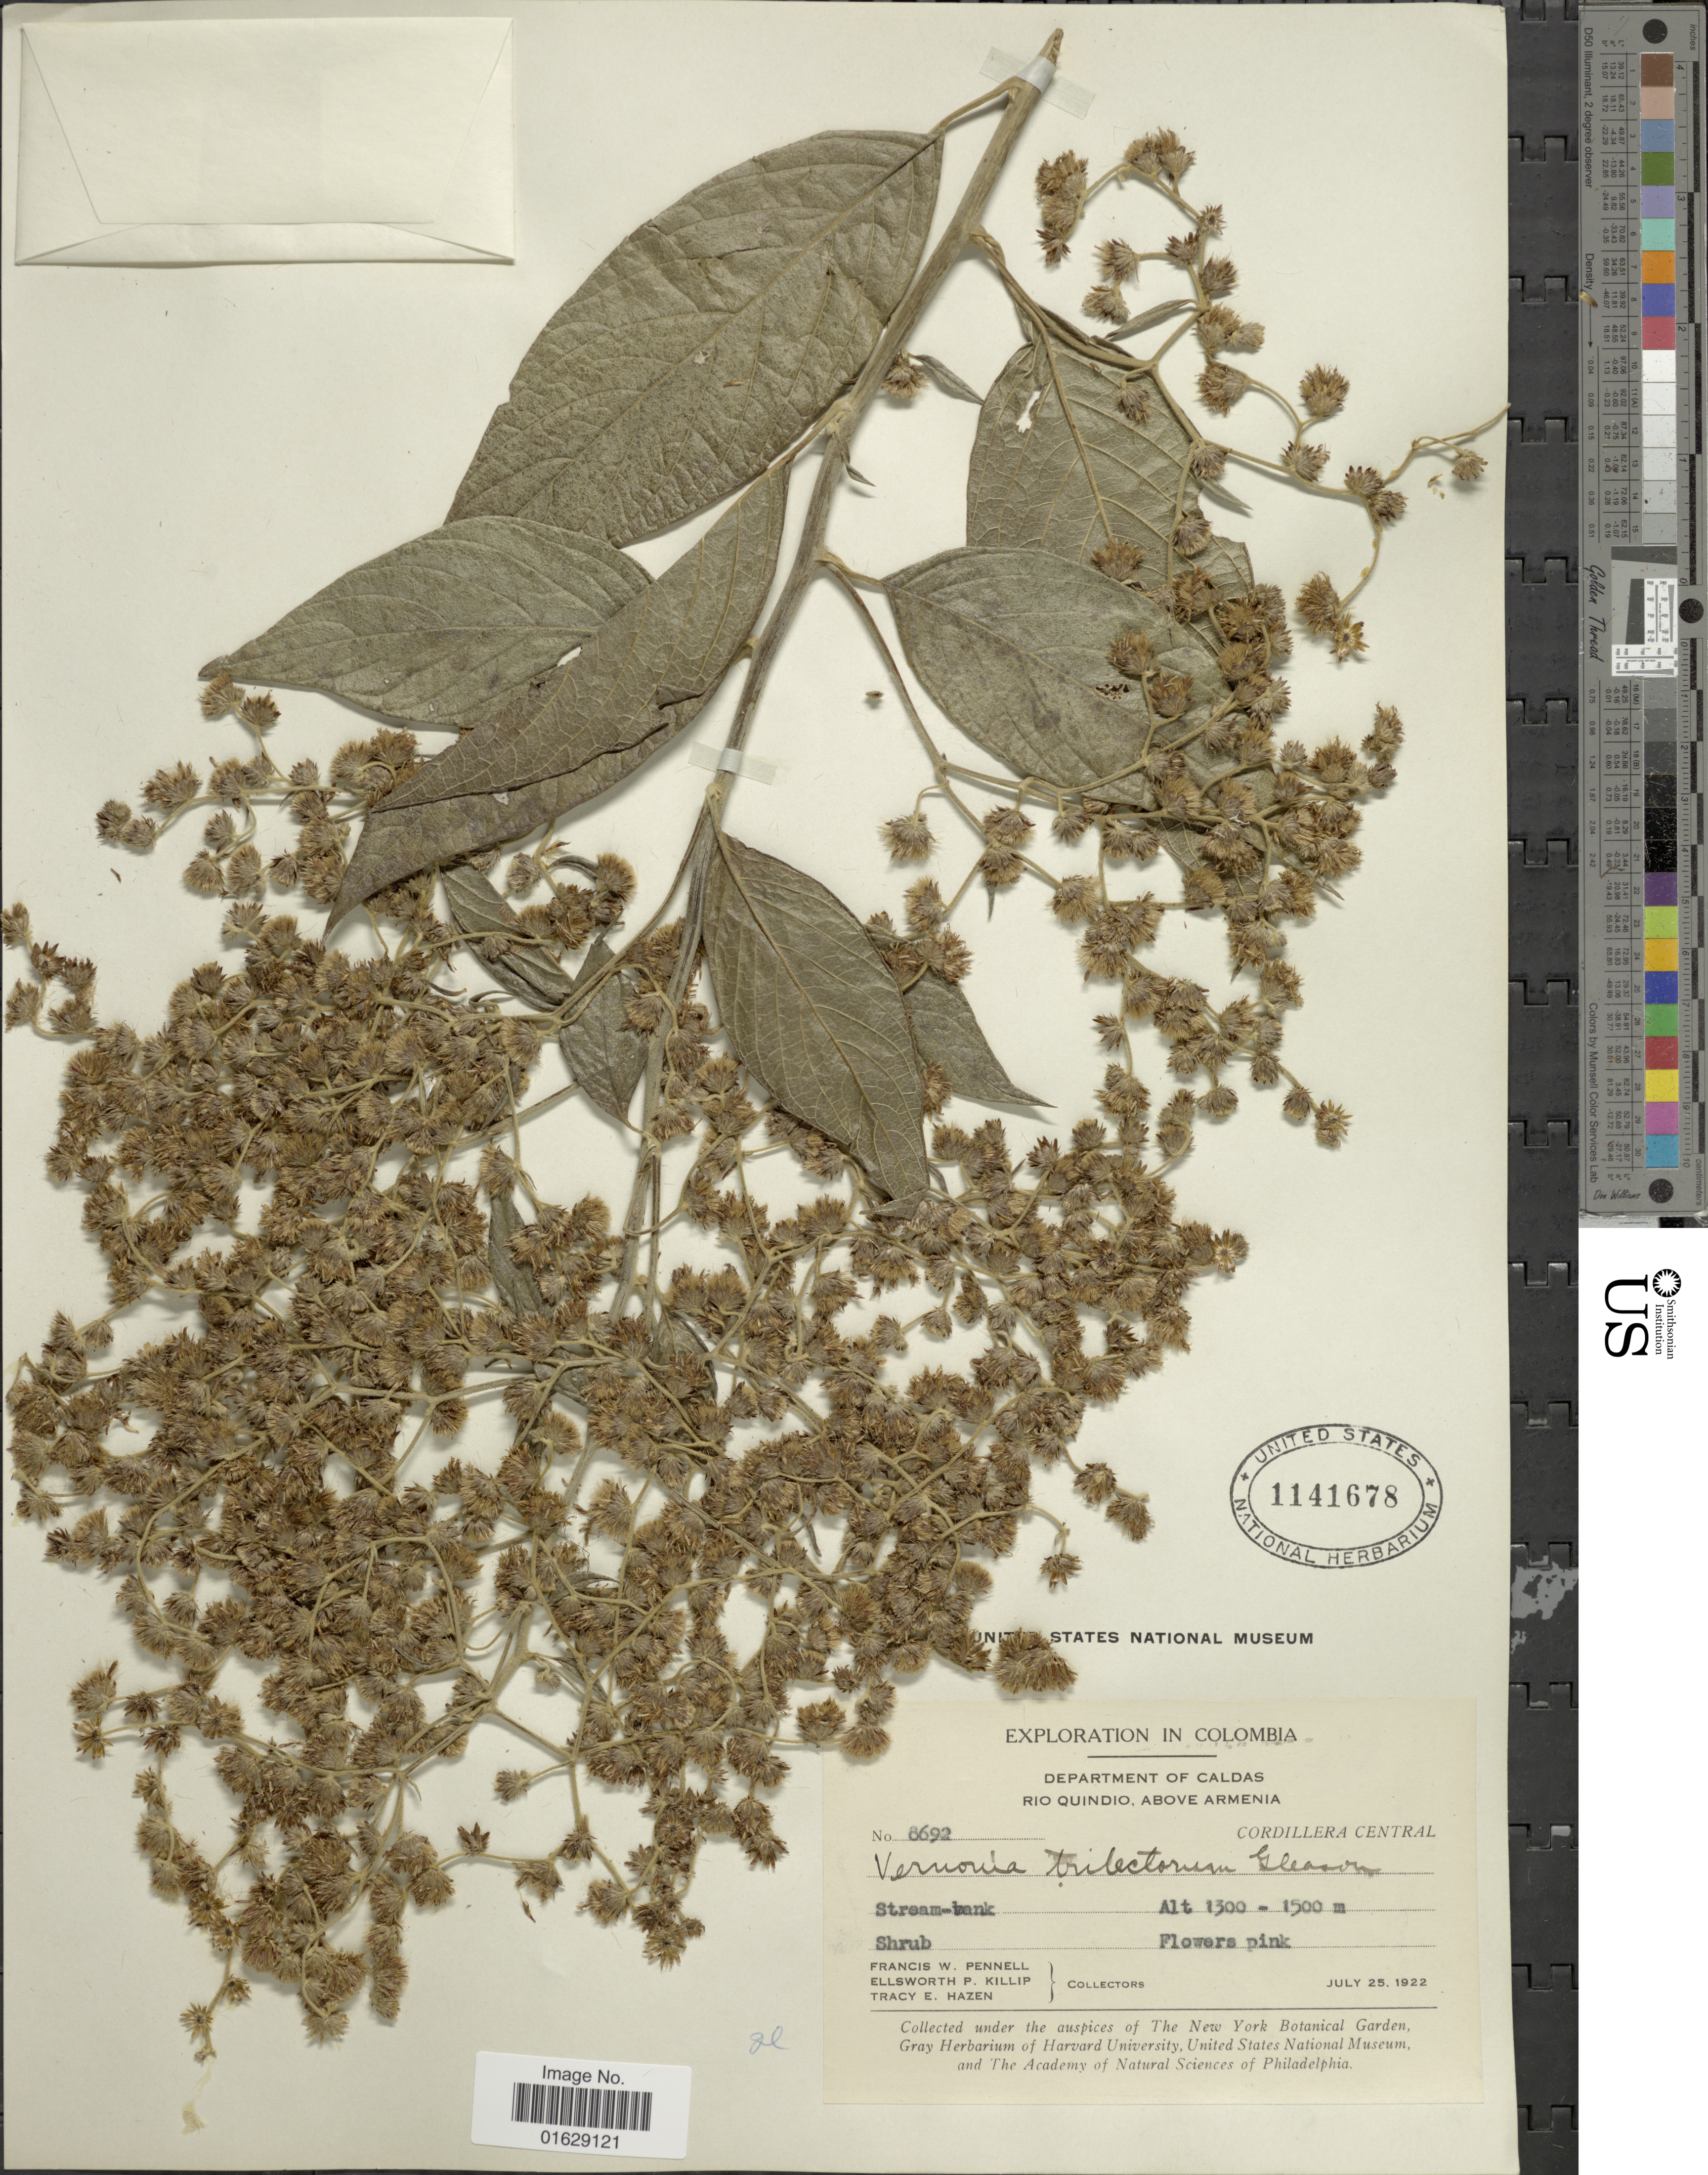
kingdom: Plantae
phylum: Tracheophyta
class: Magnoliopsida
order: Asterales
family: Asteraceae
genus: Lepidaploa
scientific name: Lepidaploa trilectorum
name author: (Gleason) H. Rob.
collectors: F. W. Pennell, E. P. Killip & T. E. Hazen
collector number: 8692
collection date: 1922-07-25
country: Colombia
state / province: Caldas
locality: Department of Caldas. Rio Quindio, above Armenia. Cordillera Central.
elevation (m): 1300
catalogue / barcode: US 1141678